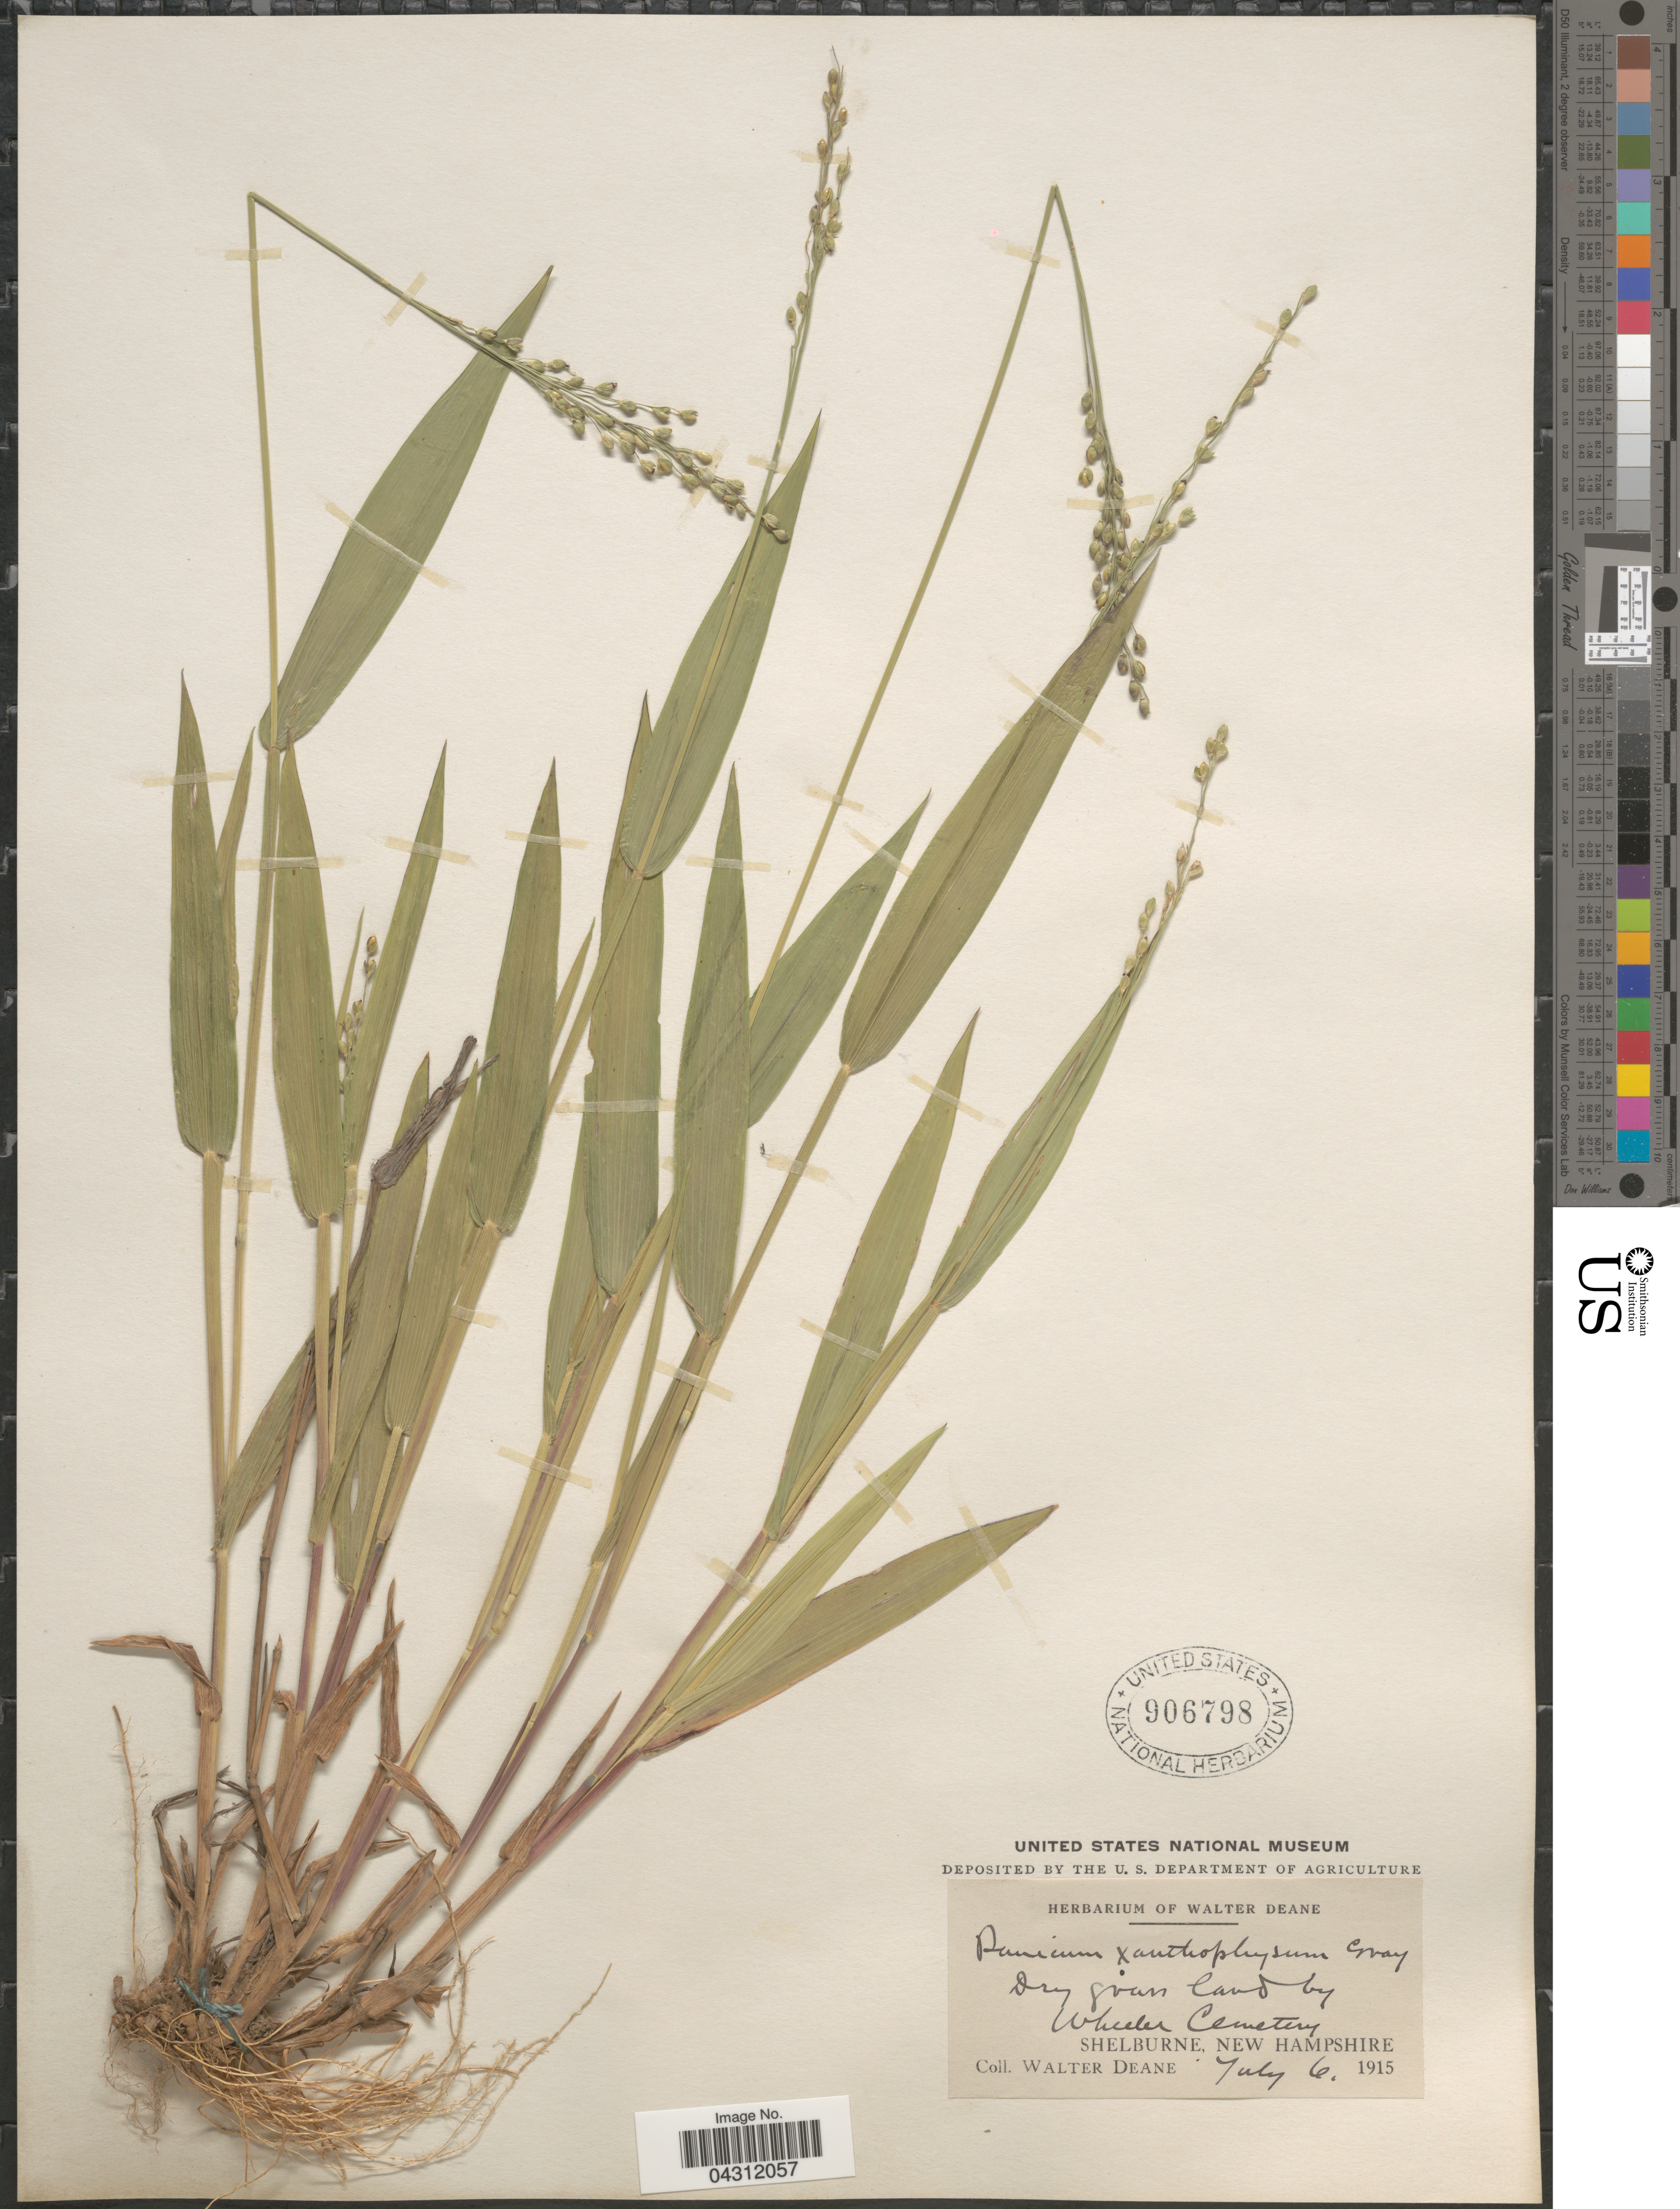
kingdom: Plantae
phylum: Tracheophyta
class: Liliopsida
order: Poales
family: Poaceae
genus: Dichanthelium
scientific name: Dichanthelium xanthophysum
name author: (A. Gray) Freckmann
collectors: W. Deane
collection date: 1915-07-06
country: United States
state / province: New Hampshire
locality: Dry grain alnd by Wheeler Cemetery. Shelburne.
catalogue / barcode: US 906798